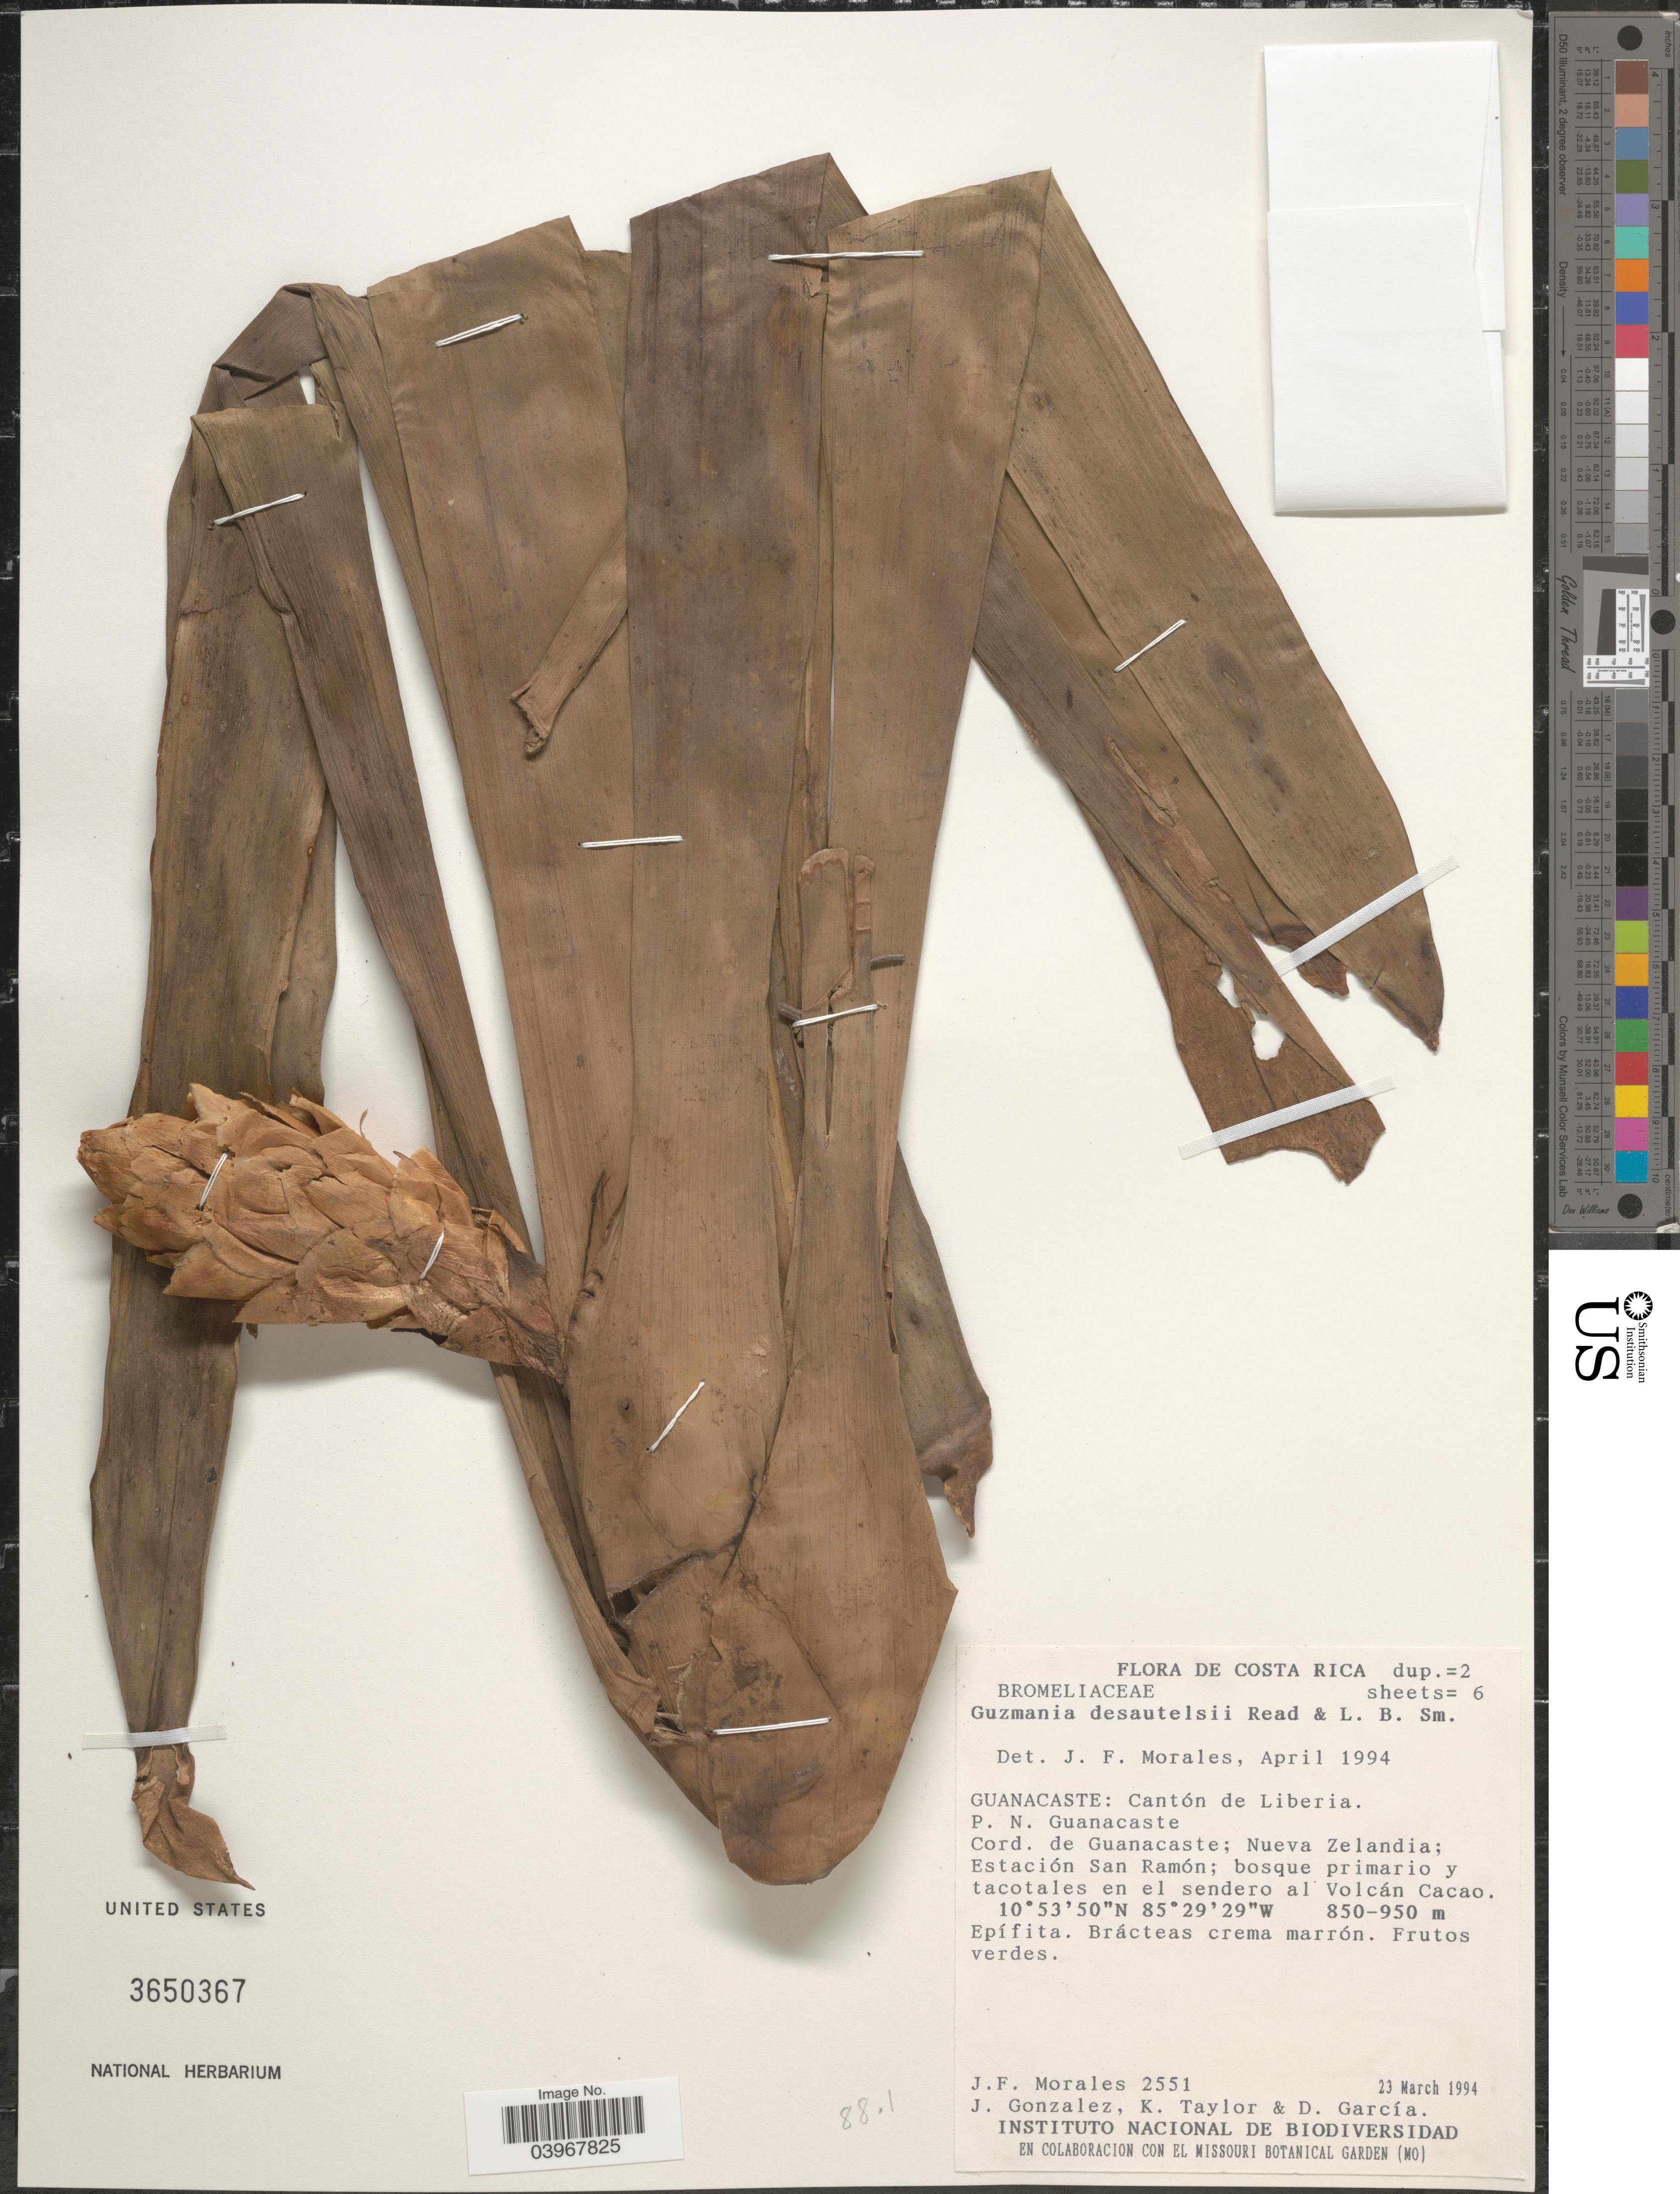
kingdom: Plantae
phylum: Tracheophyta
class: Liliopsida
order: Poales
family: Bromeliaceae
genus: Guzmania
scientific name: Guzmania desautelsii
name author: Read & L.B. Sm.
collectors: J. Morales, J. Gonzalez, K. Taylor & D. Garcia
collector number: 2551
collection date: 1994-03-23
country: Costa Rica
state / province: Guanacaste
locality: Cantón de Liberia. P. N. Guanacaste. Cord. de Guanacaste; Nueva Zelandia; Estación San Ramón; bosque primario y tacotales en el sendero al Volcán Cacao.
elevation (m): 850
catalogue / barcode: US 3650367